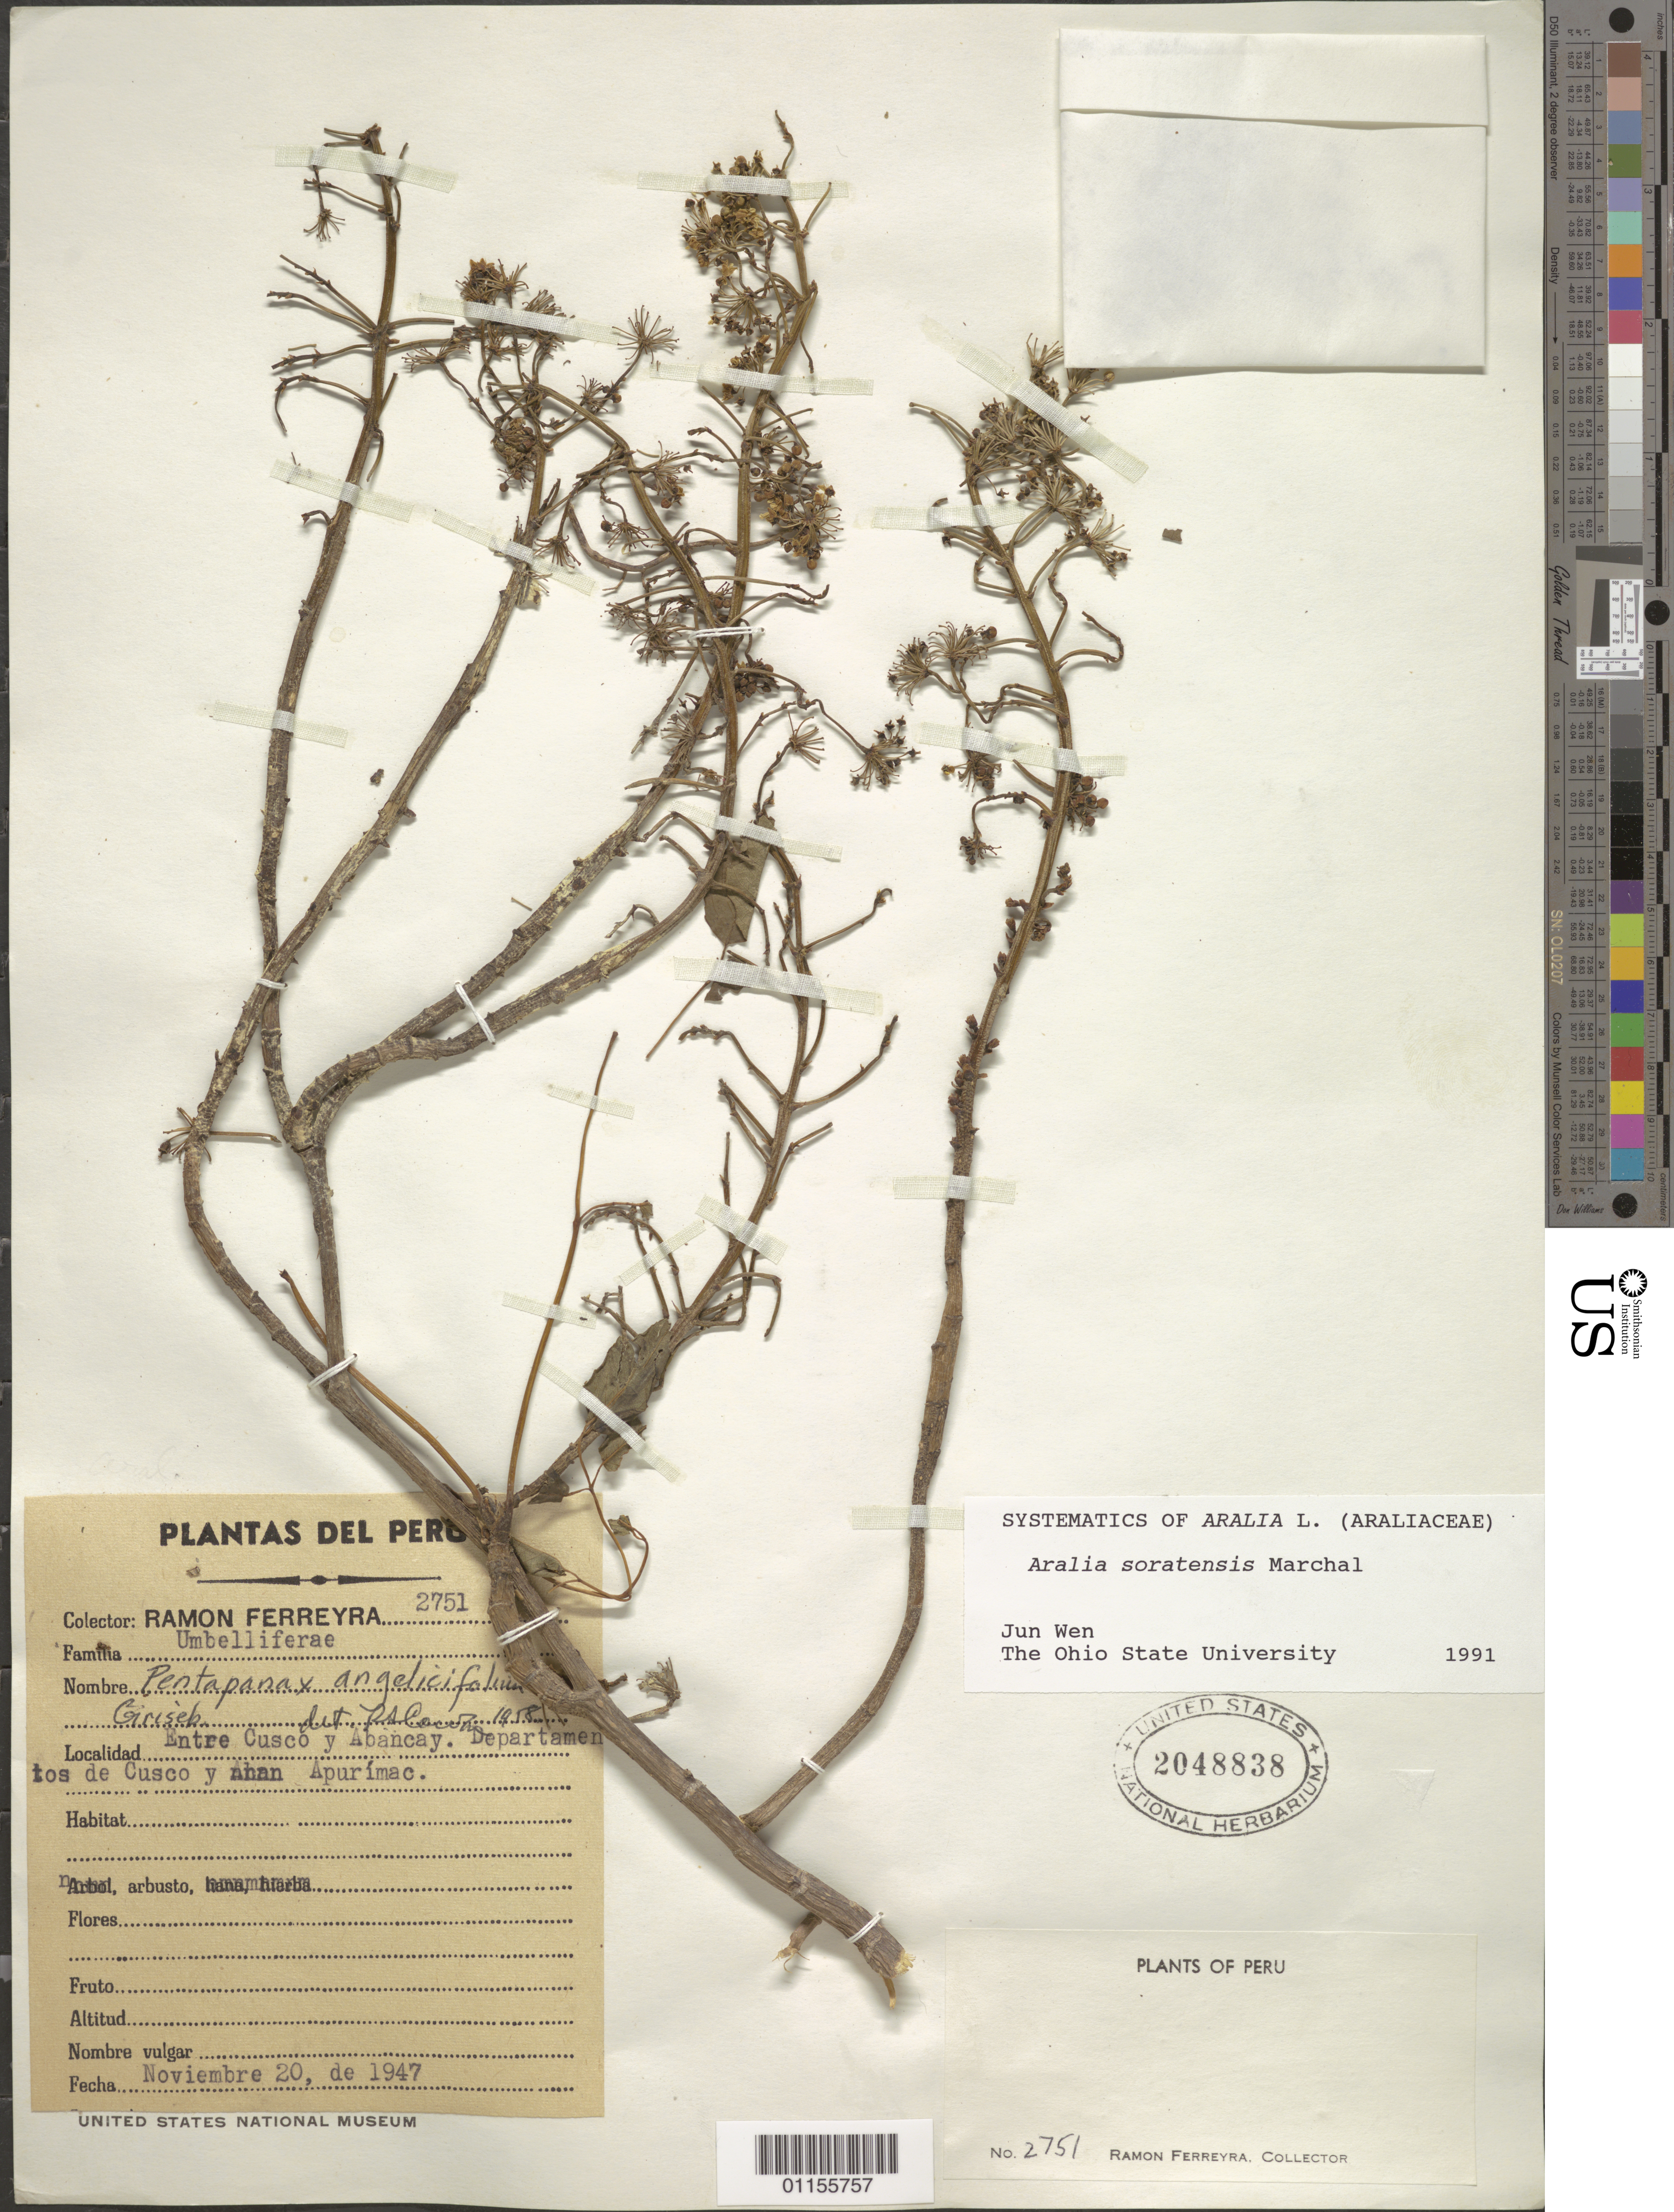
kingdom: Plantae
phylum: Tracheophyta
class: Magnoliopsida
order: Apiales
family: Araliaceae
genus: Aralia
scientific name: Aralia soratensis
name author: Marchal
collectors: R. A. Ferreyra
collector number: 2751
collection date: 1947-11-20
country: Peru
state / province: Cusco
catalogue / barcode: US 2048838